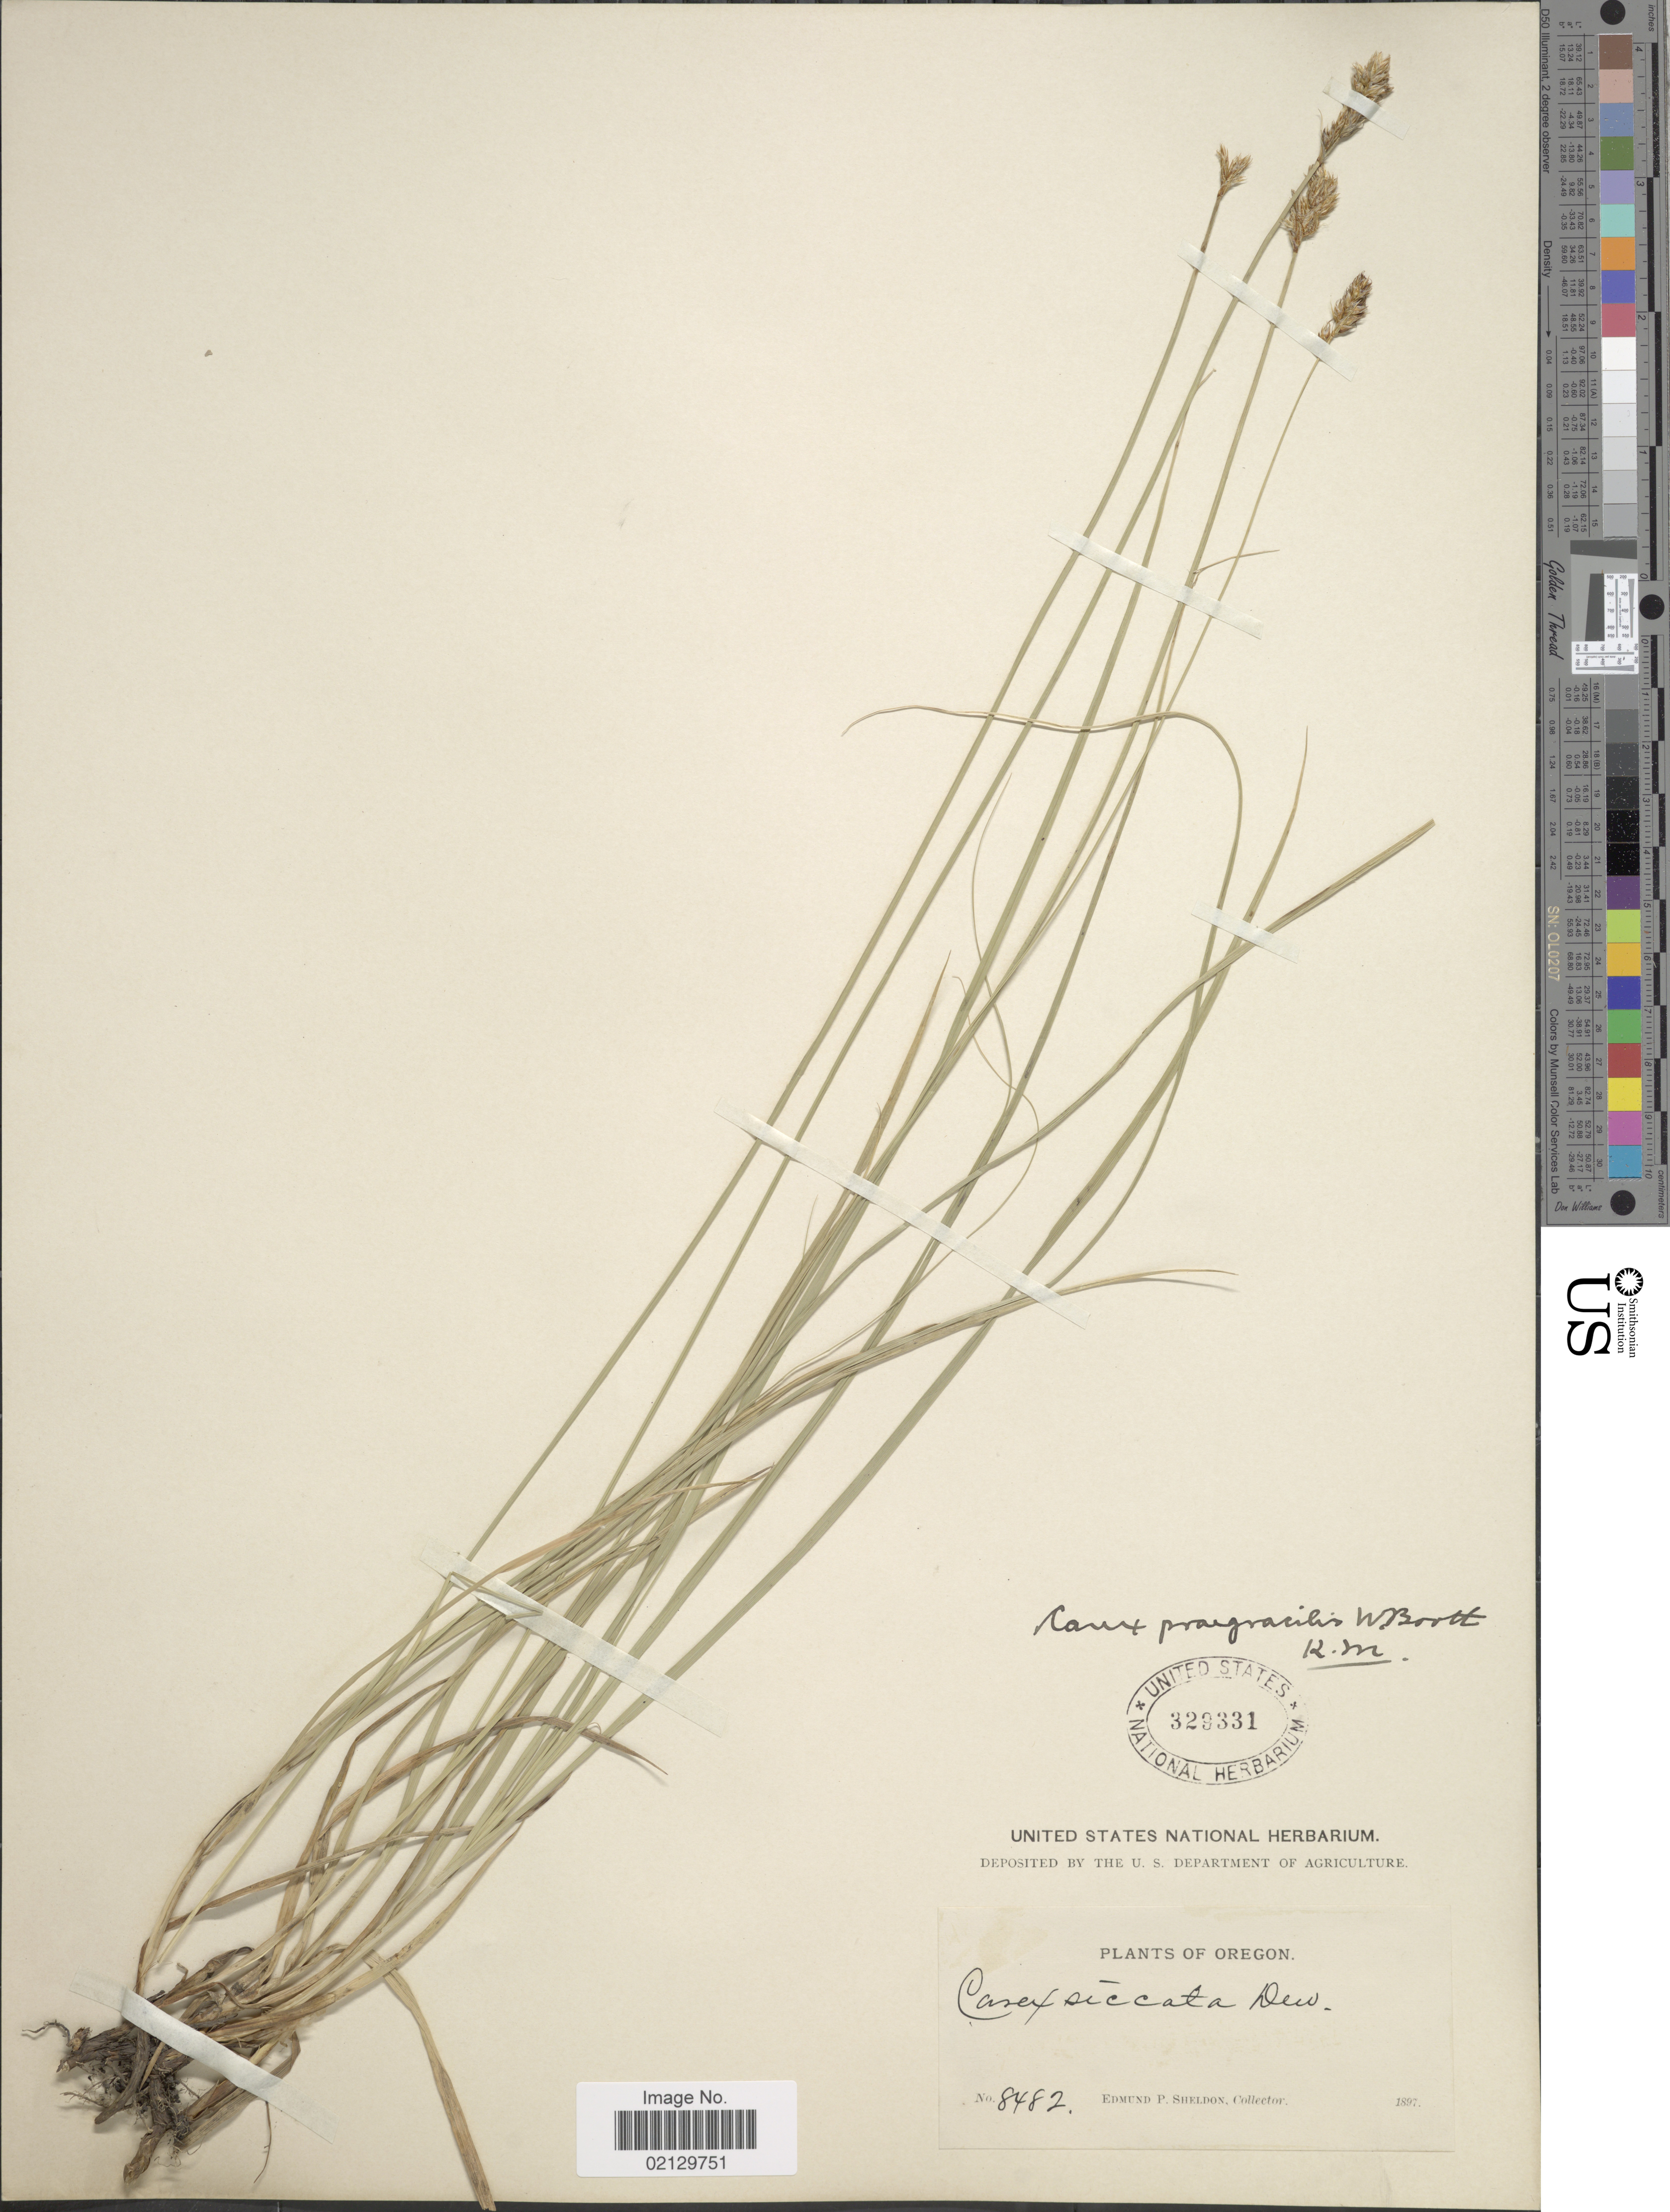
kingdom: Plantae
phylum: Tracheophyta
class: Liliopsida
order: Poales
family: Cyperaceae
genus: Carex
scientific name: Carex praegracilis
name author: W. Boott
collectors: E. P. Sheldon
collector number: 8482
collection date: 1897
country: United States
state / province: Oregon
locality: Oregon.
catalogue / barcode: US 329331